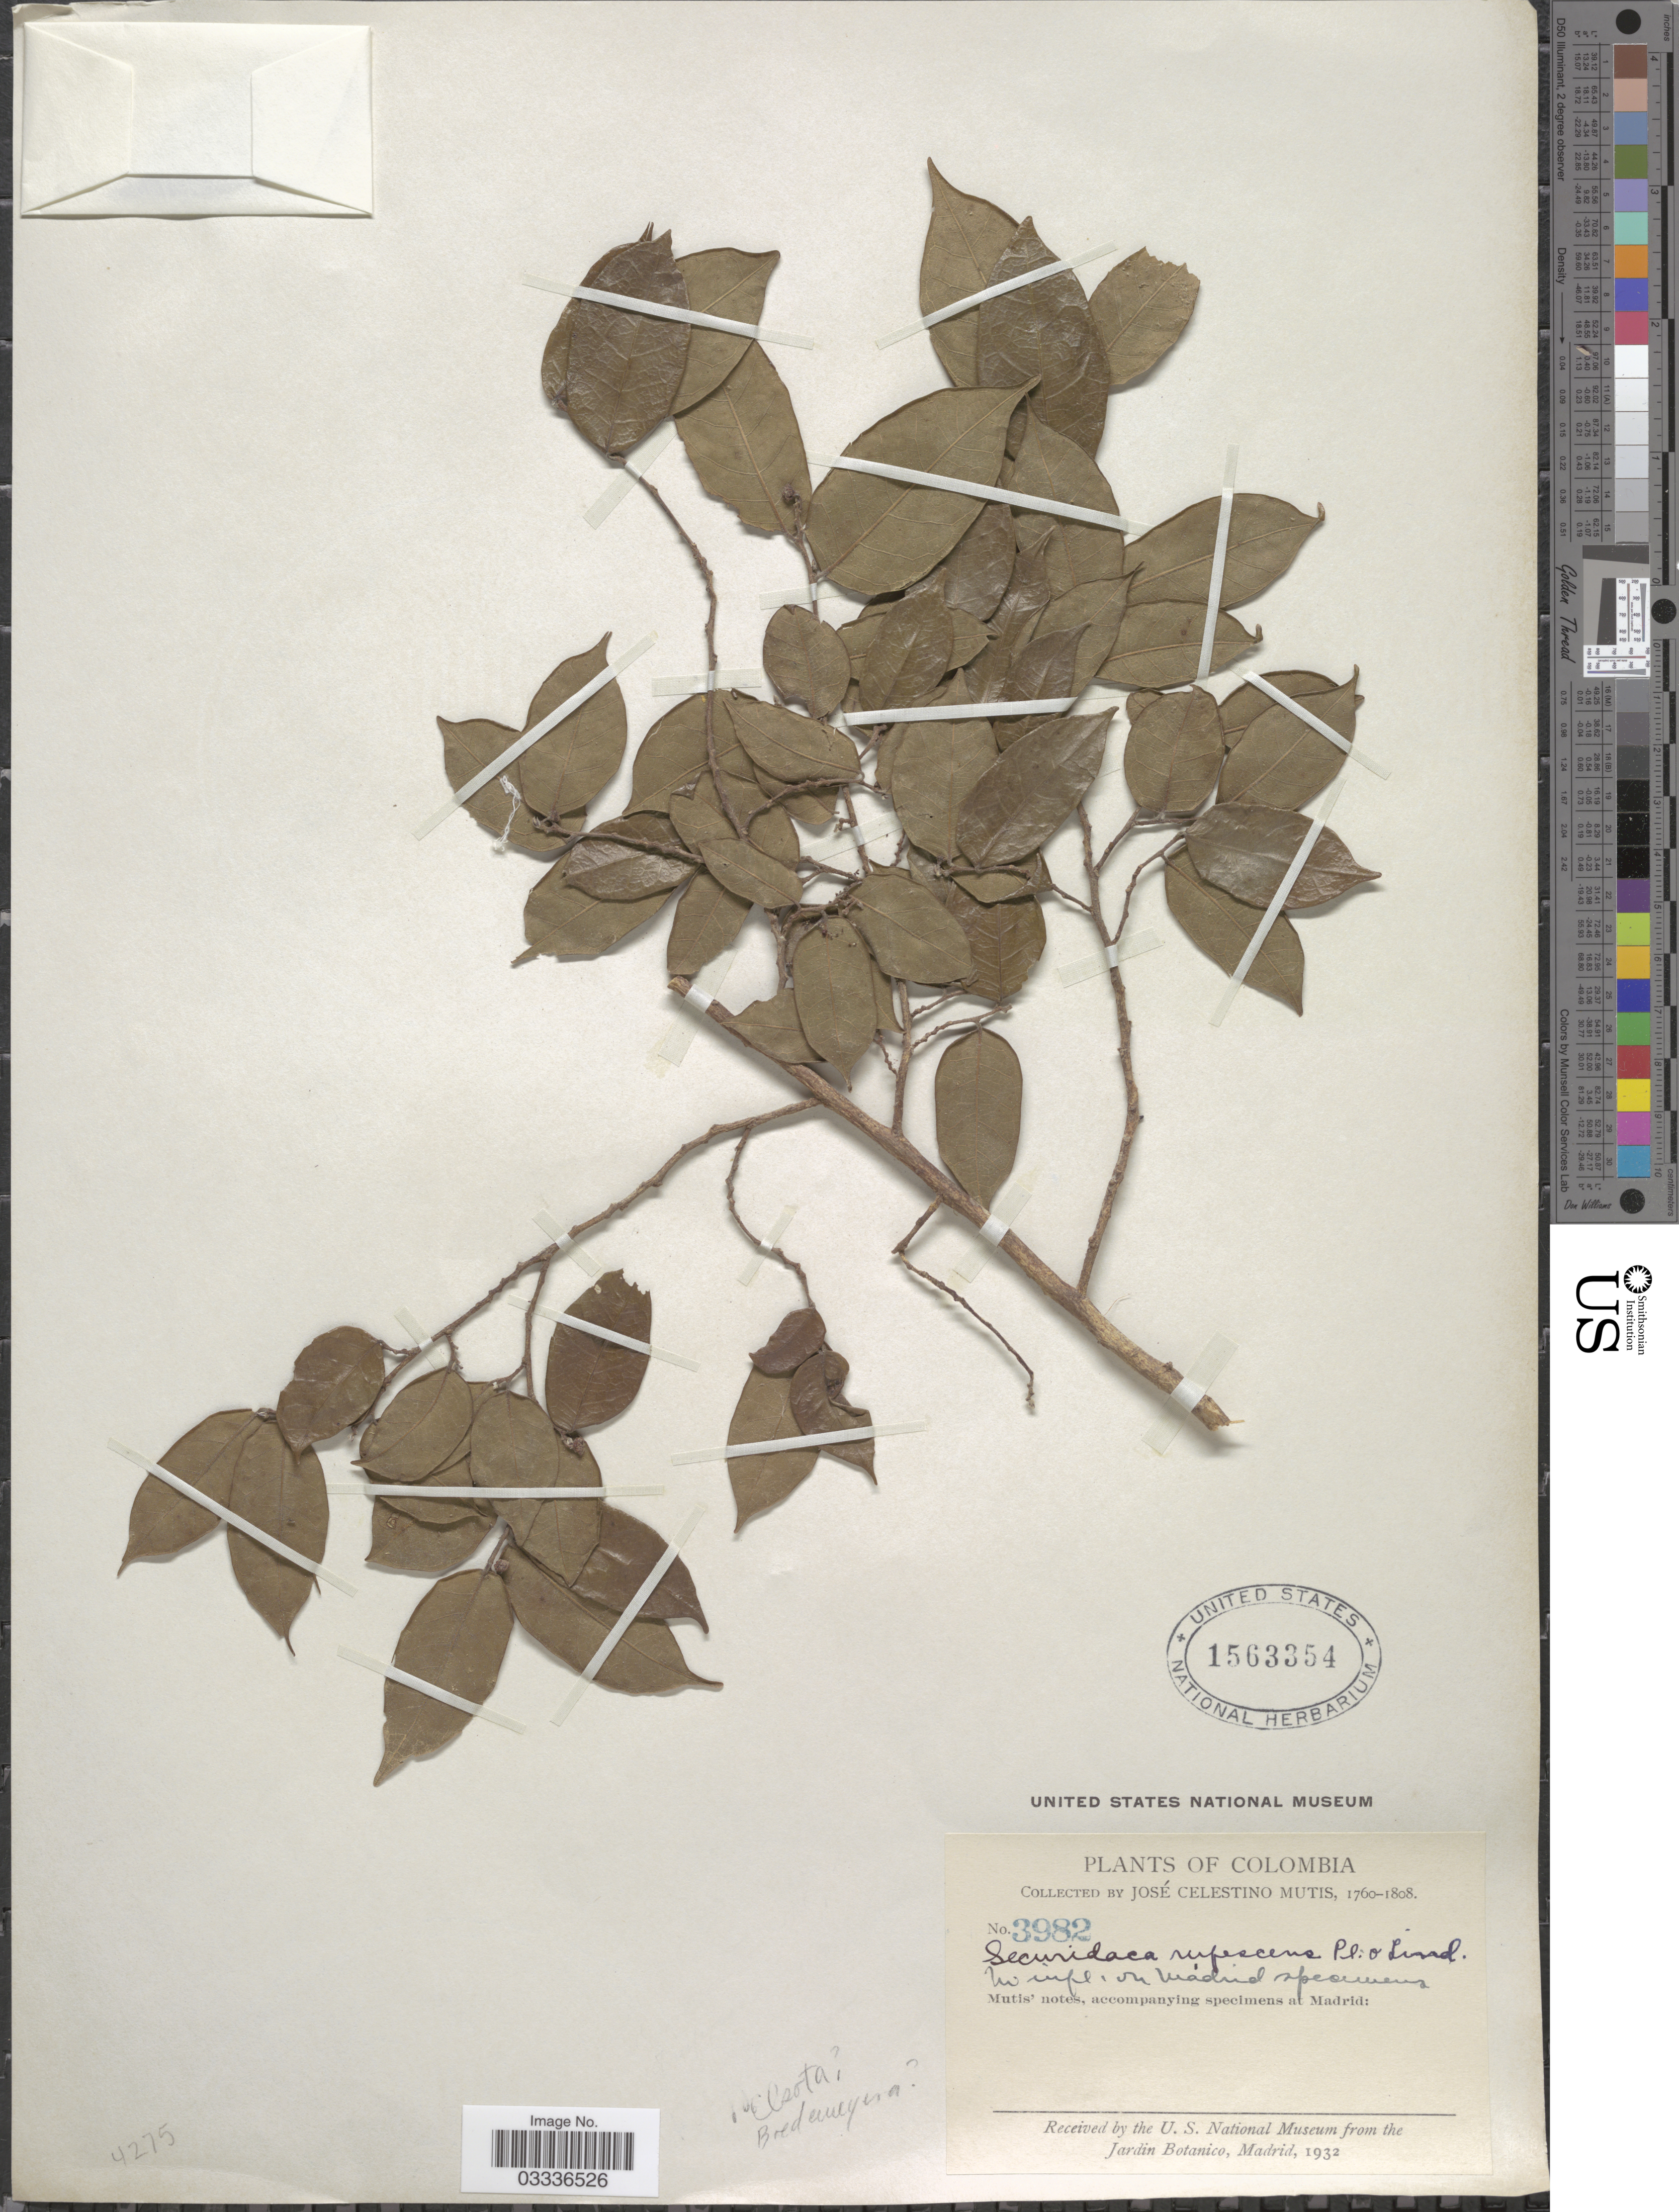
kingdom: Plantae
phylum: Tracheophyta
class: Magnoliopsida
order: Fabales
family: Polygalaceae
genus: Securidaca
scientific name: Securidaca planchoniana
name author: Killip & Dugand G.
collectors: J. C. B. Mutis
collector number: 3982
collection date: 1760/1808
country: Colombia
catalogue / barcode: US 1563354